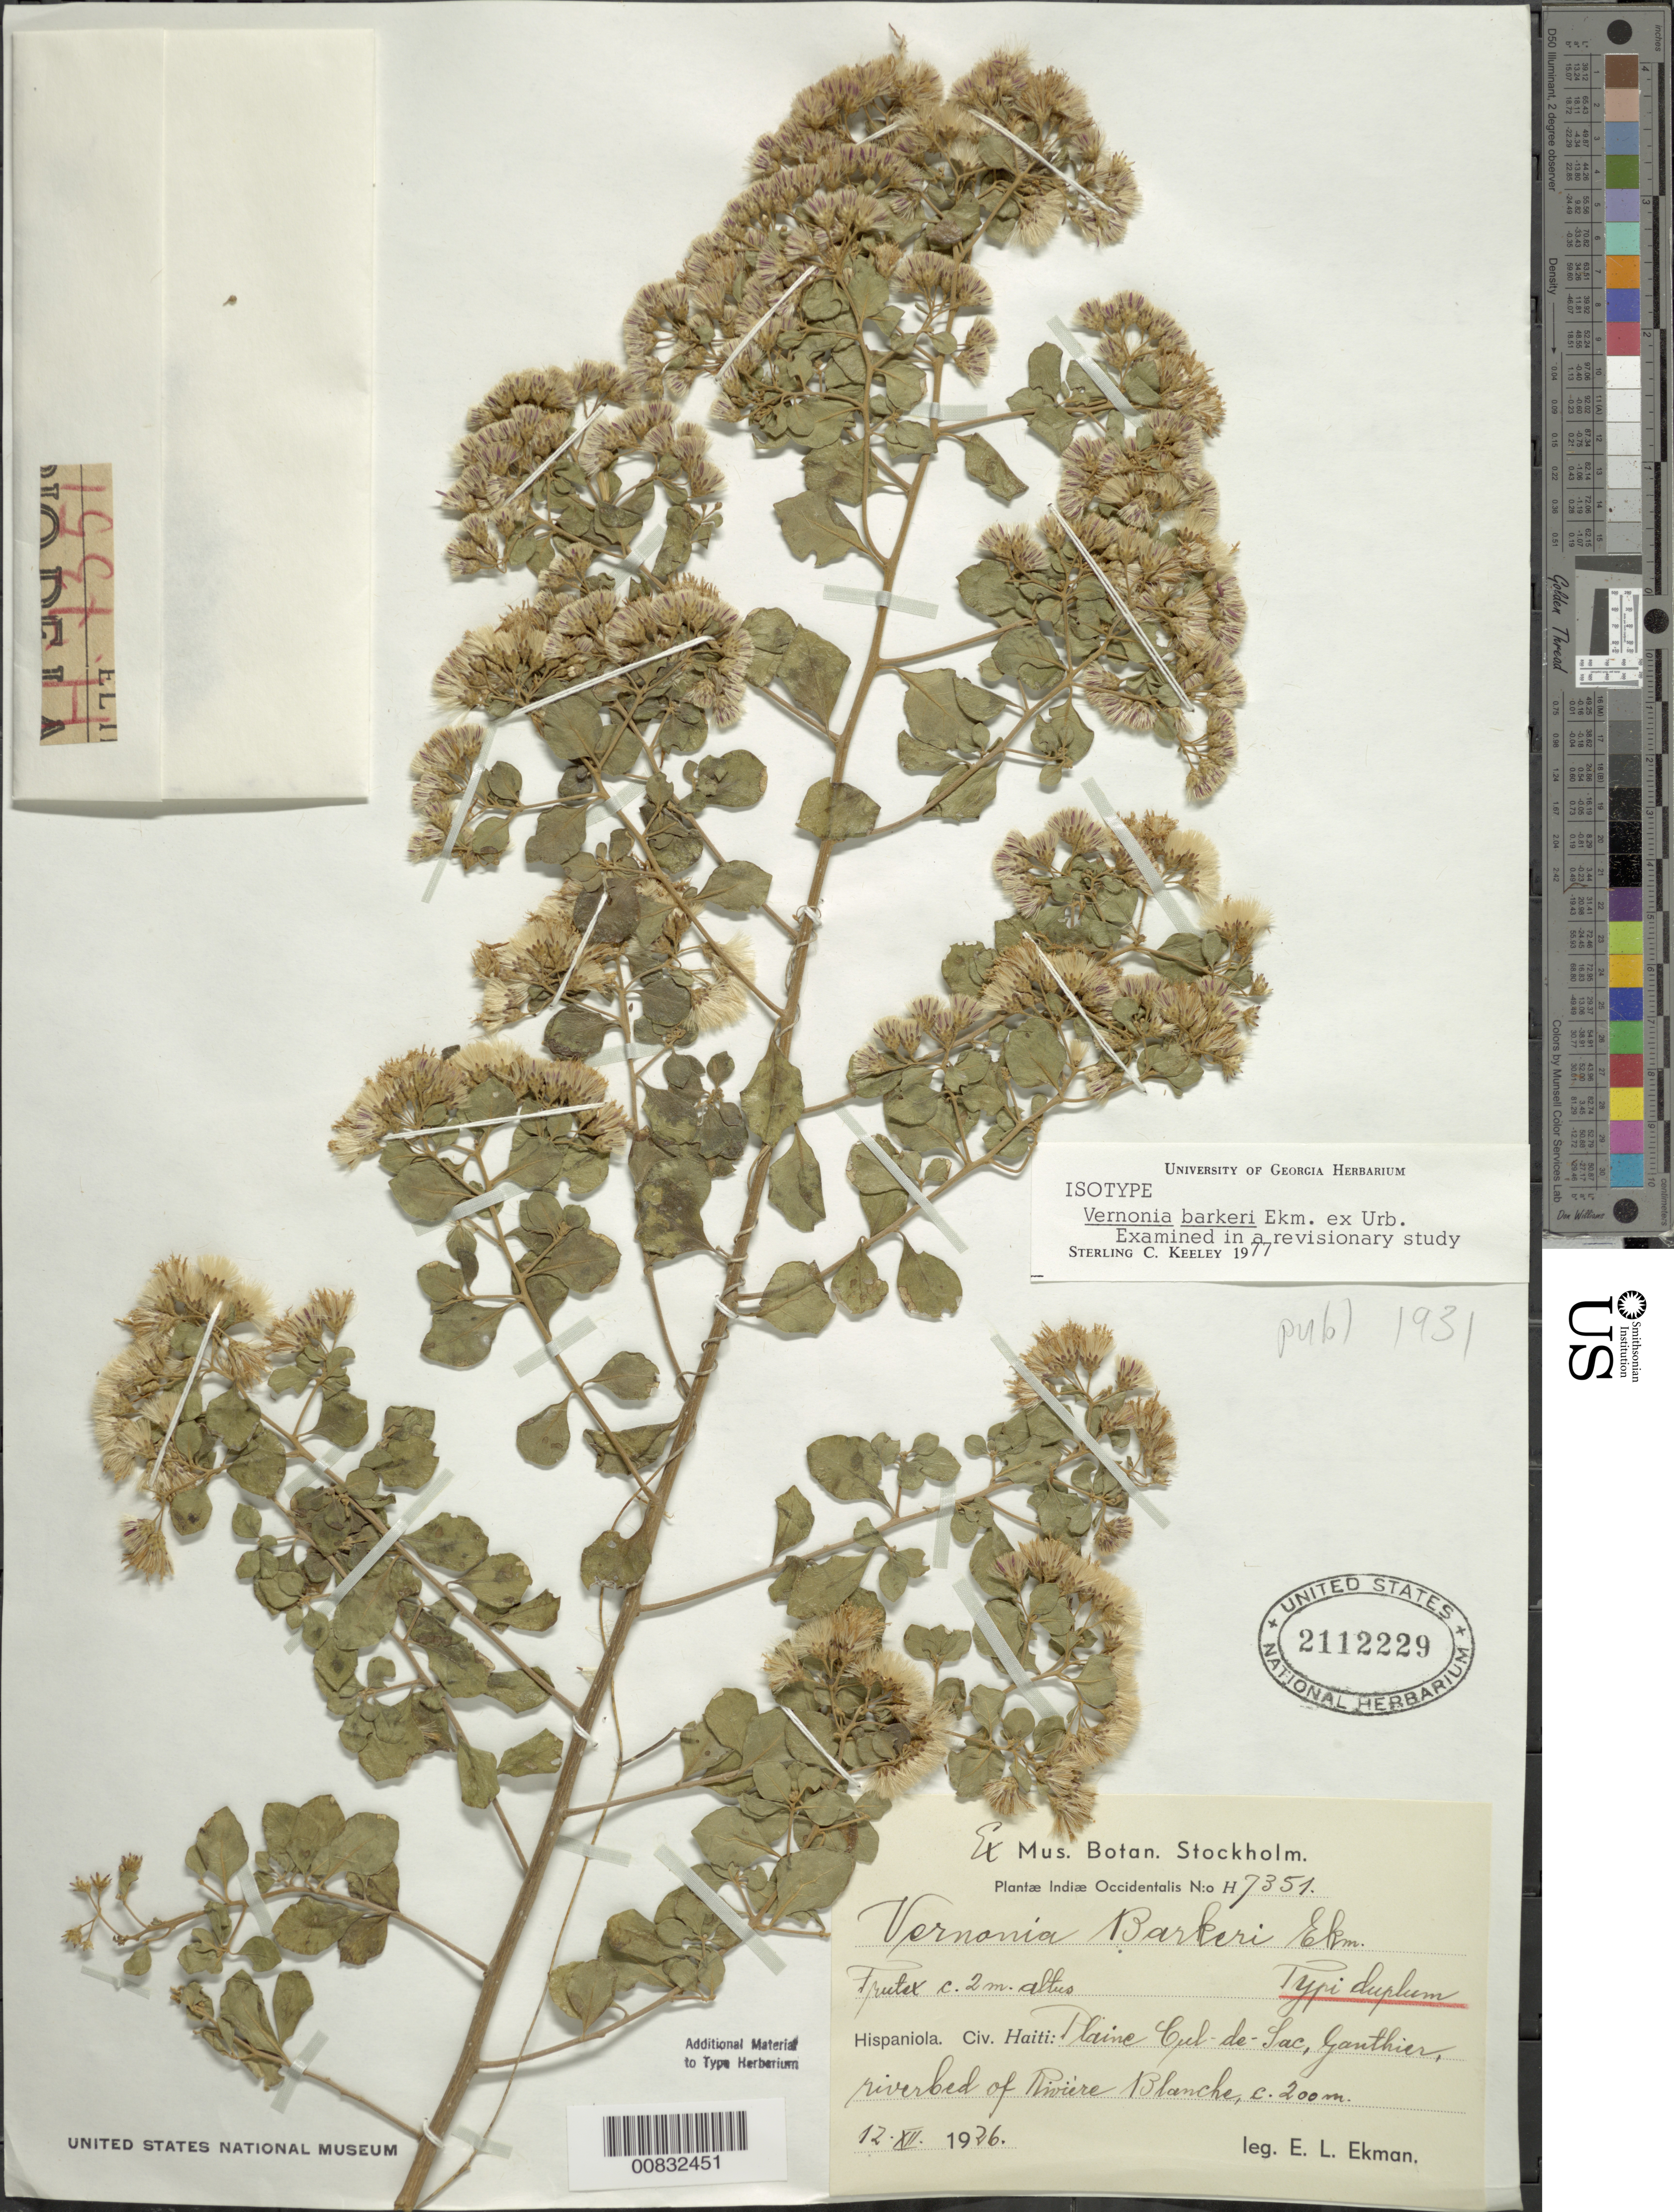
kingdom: Plantae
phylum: Tracheophyta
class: Magnoliopsida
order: Asterales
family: Asteraceae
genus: Vernonia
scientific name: Vernonia fuertesii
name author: (Urb.) H. Rob.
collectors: E. L. Ekman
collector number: H 7351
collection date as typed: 12 Dec 1926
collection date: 1926-12-12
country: Haiti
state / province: Ouest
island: Hispaniola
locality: Plaine Cul-de-Sac, Ganthier, Rivière Blanche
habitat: Riverbed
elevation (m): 200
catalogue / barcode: US 2112229